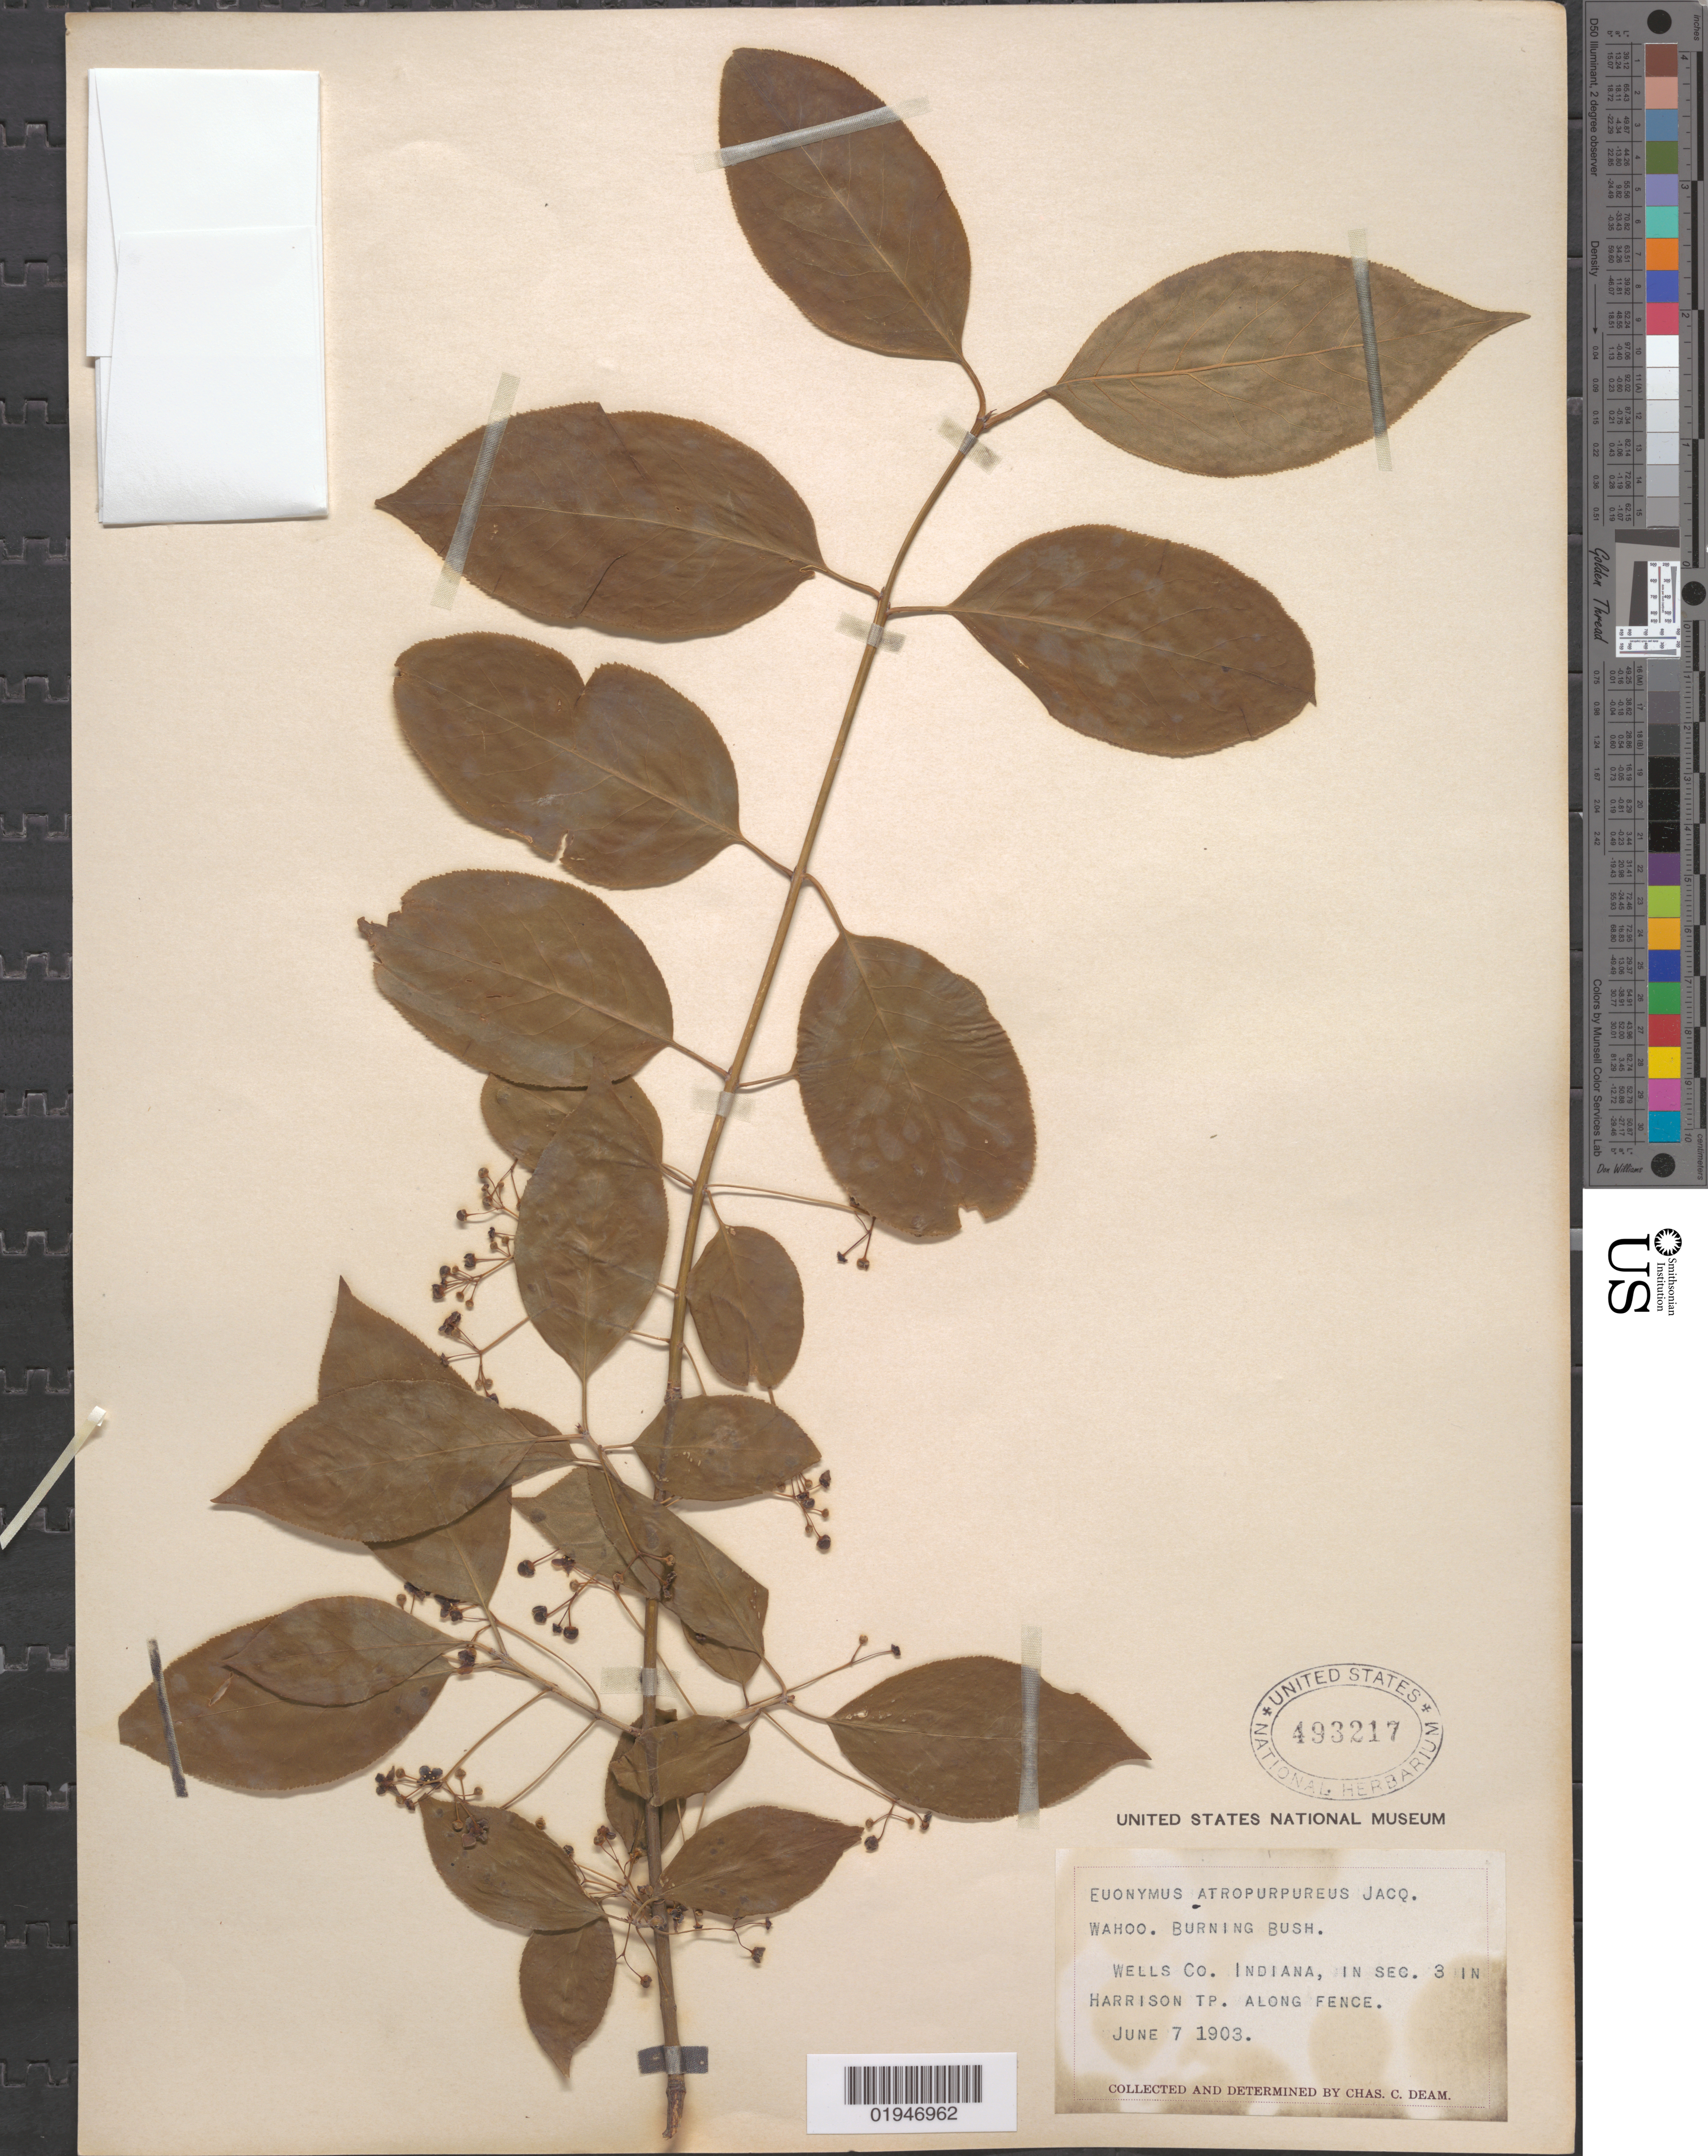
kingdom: Plantae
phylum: Tracheophyta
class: Magnoliopsida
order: Celastrales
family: Celastraceae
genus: Euonymus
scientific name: Euonymus atropurpureus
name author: Jacq.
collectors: C. Dean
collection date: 1903-06-07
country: United States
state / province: Indiana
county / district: Wells County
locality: Harrison Tp, in sec. 3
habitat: Along fence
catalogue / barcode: US 493217